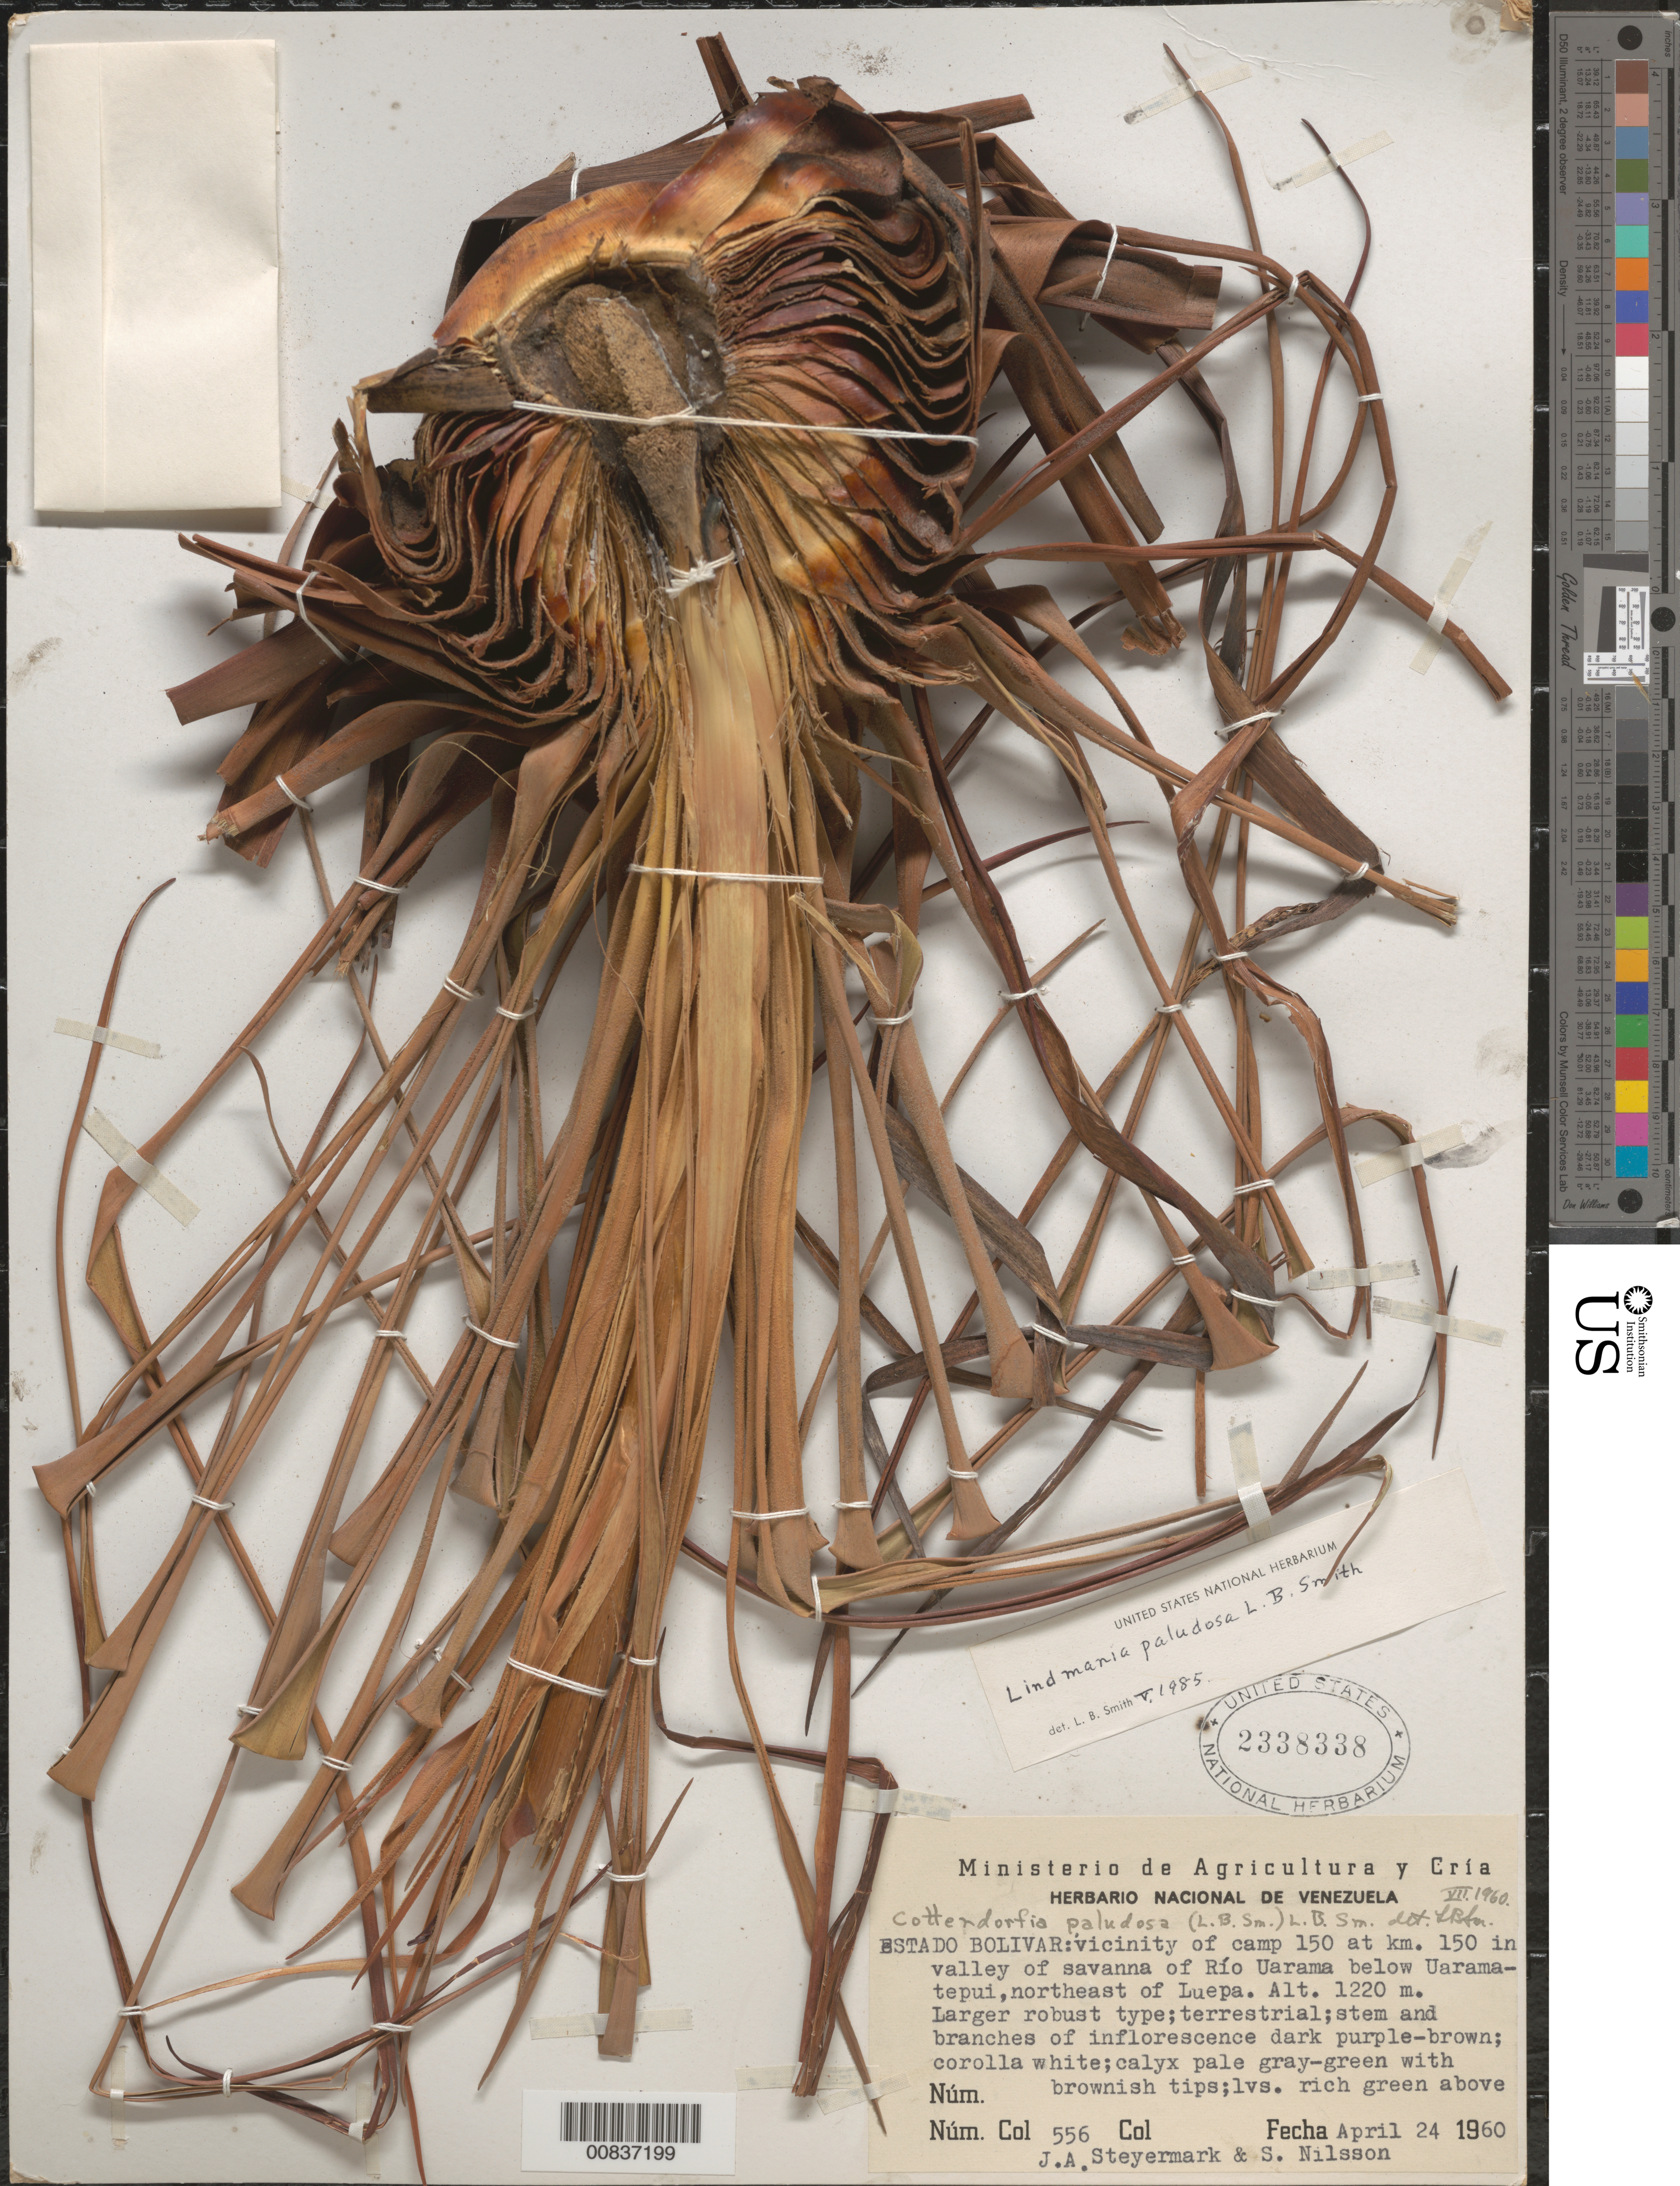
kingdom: Plantae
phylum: Tracheophyta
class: Liliopsida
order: Poales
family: Bromeliaceae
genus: Lindmania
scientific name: Lindmania paludosa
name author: L.B. Sm.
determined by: Smith, Lyman B., (US), NMNH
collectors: J. Steyermark & S. Nilsson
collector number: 60 556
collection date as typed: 24-Apr-60 to 25-Apr-60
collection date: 1960-04-24/1960-04-25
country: Venezuela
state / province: Bolívar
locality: Río Uarama, below Uarama-tepuí, NE of Luepa, vic. of road campamento 150 at km 150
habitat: Valley of savanna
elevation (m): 1220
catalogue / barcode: US 2338338